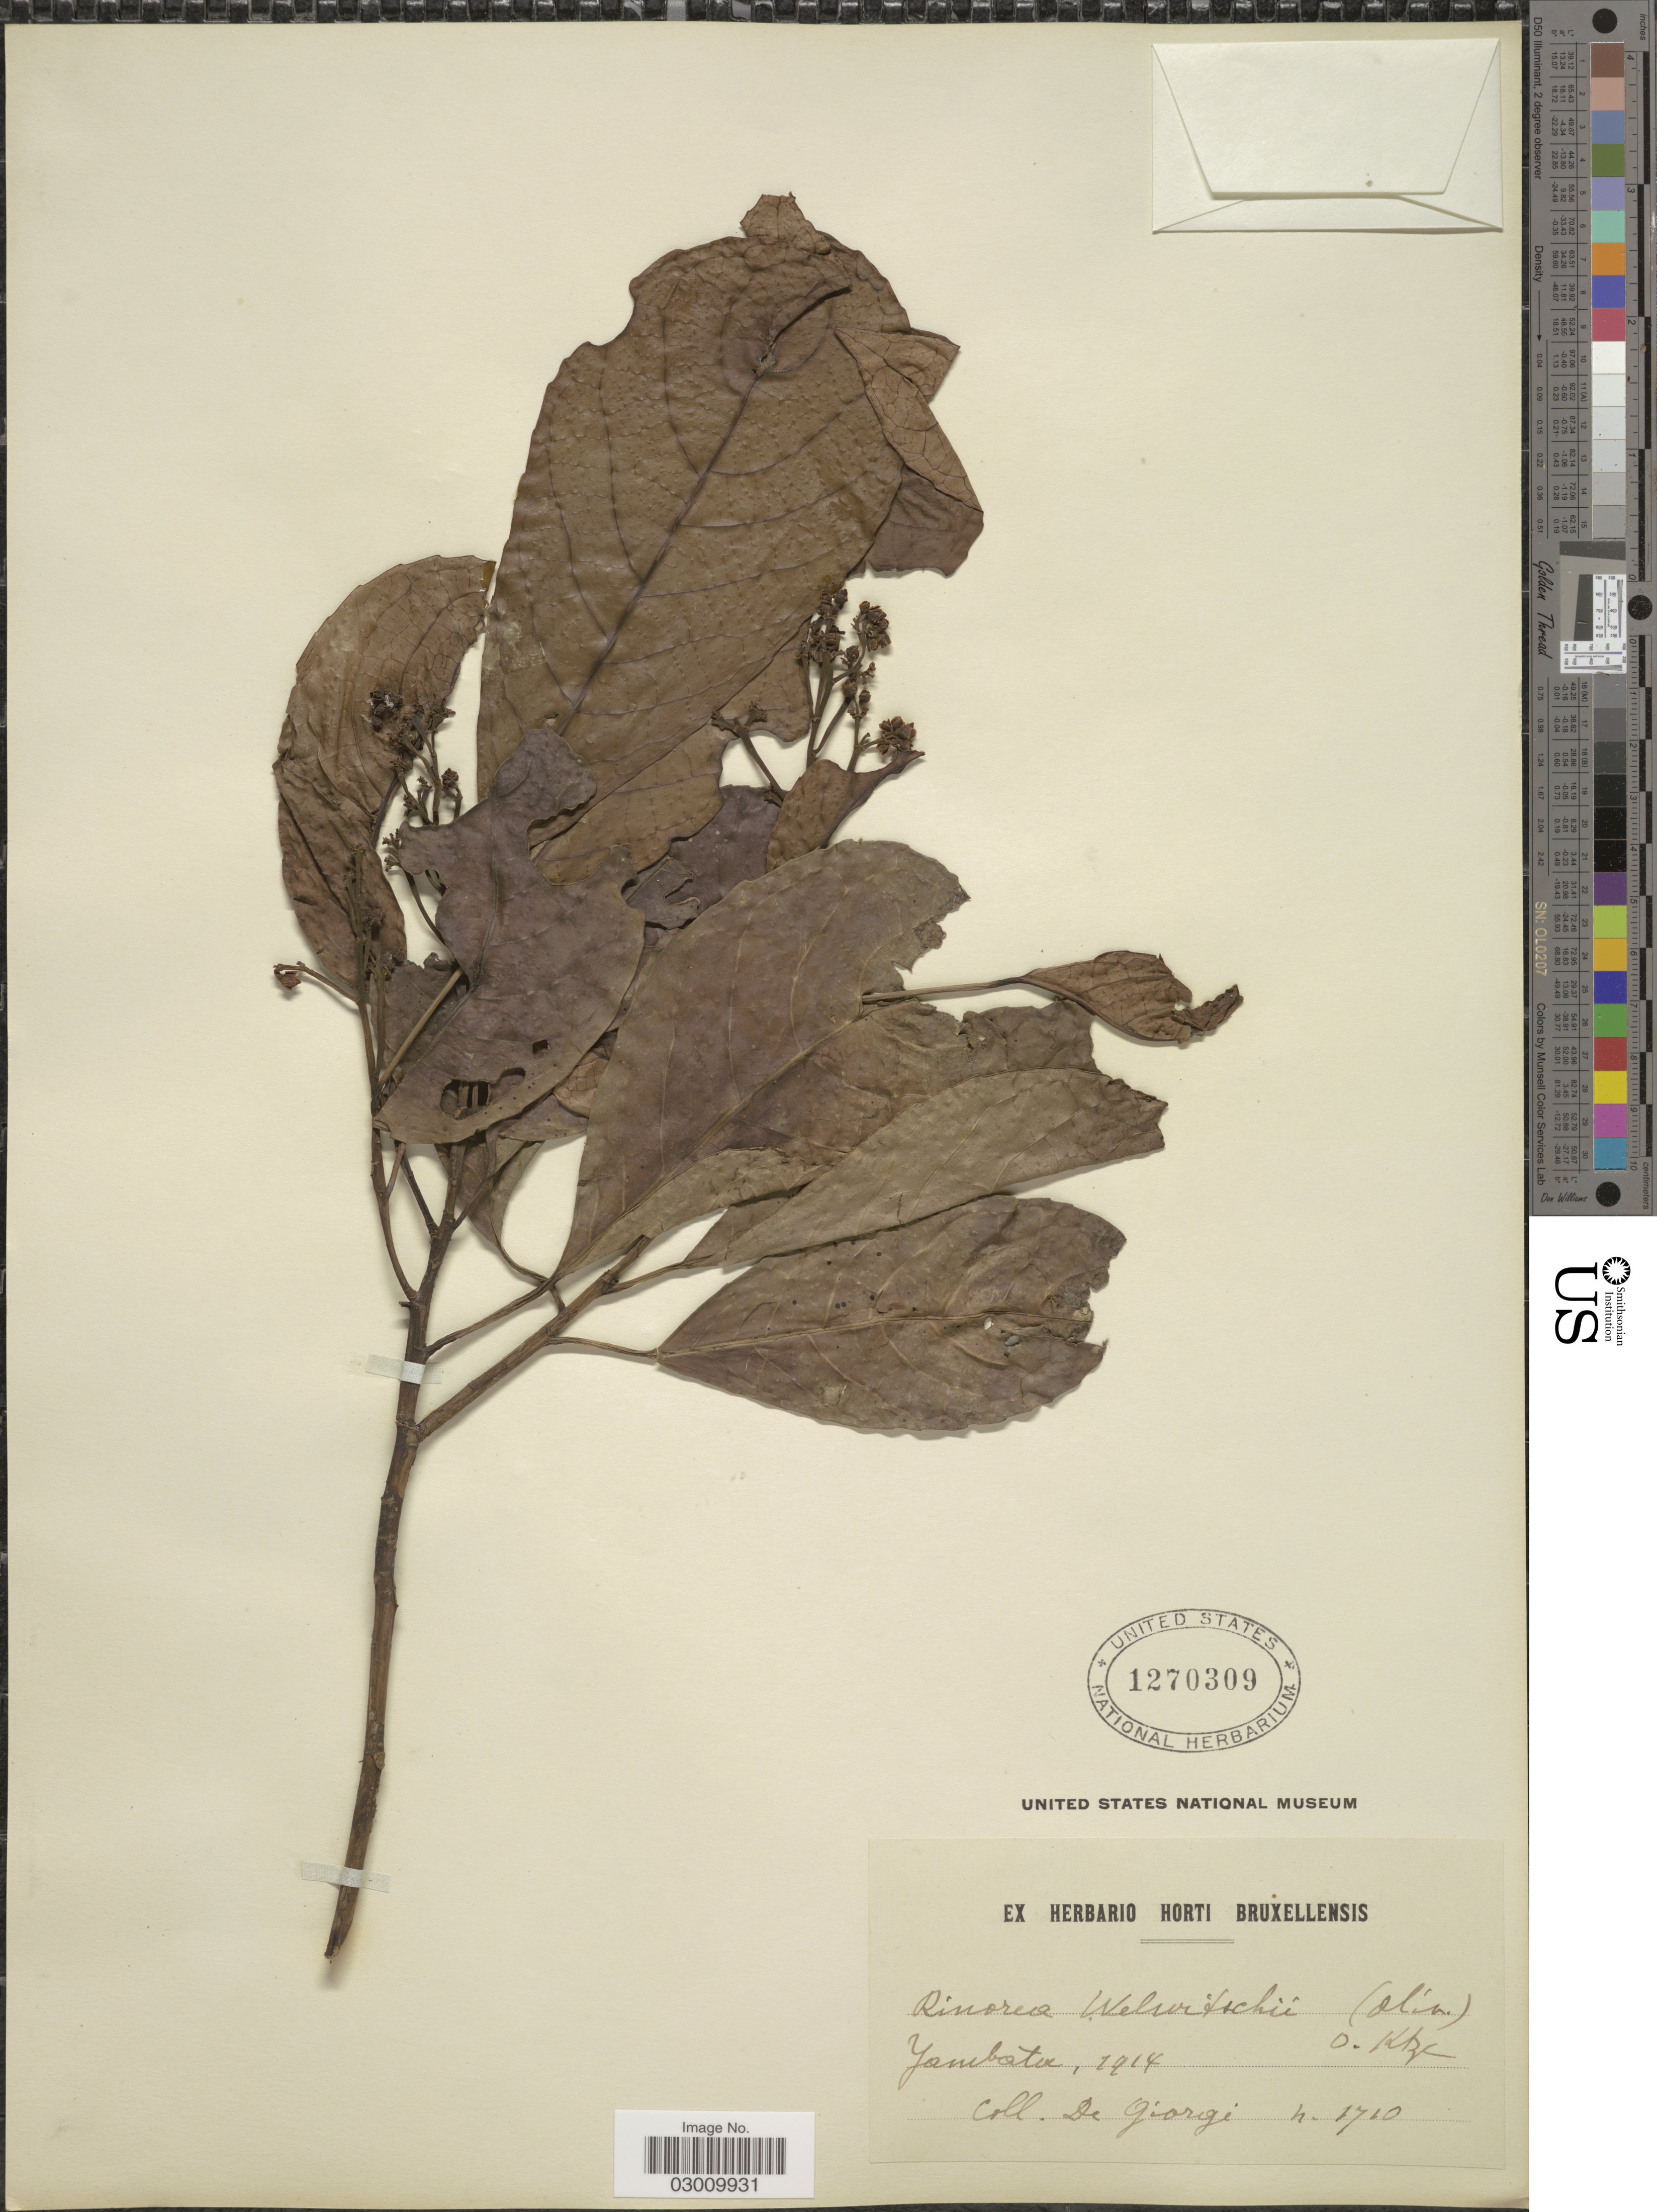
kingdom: Plantae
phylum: Tracheophyta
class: Magnoliopsida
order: Malpighiales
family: Violaceae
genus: Rinorea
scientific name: Rinorea welwitschii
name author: (Oliv.) Kuntze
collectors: D. Giorgi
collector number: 1710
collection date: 1914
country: Congo, Democratic Republic of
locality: Yambata.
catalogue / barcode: US 1270309